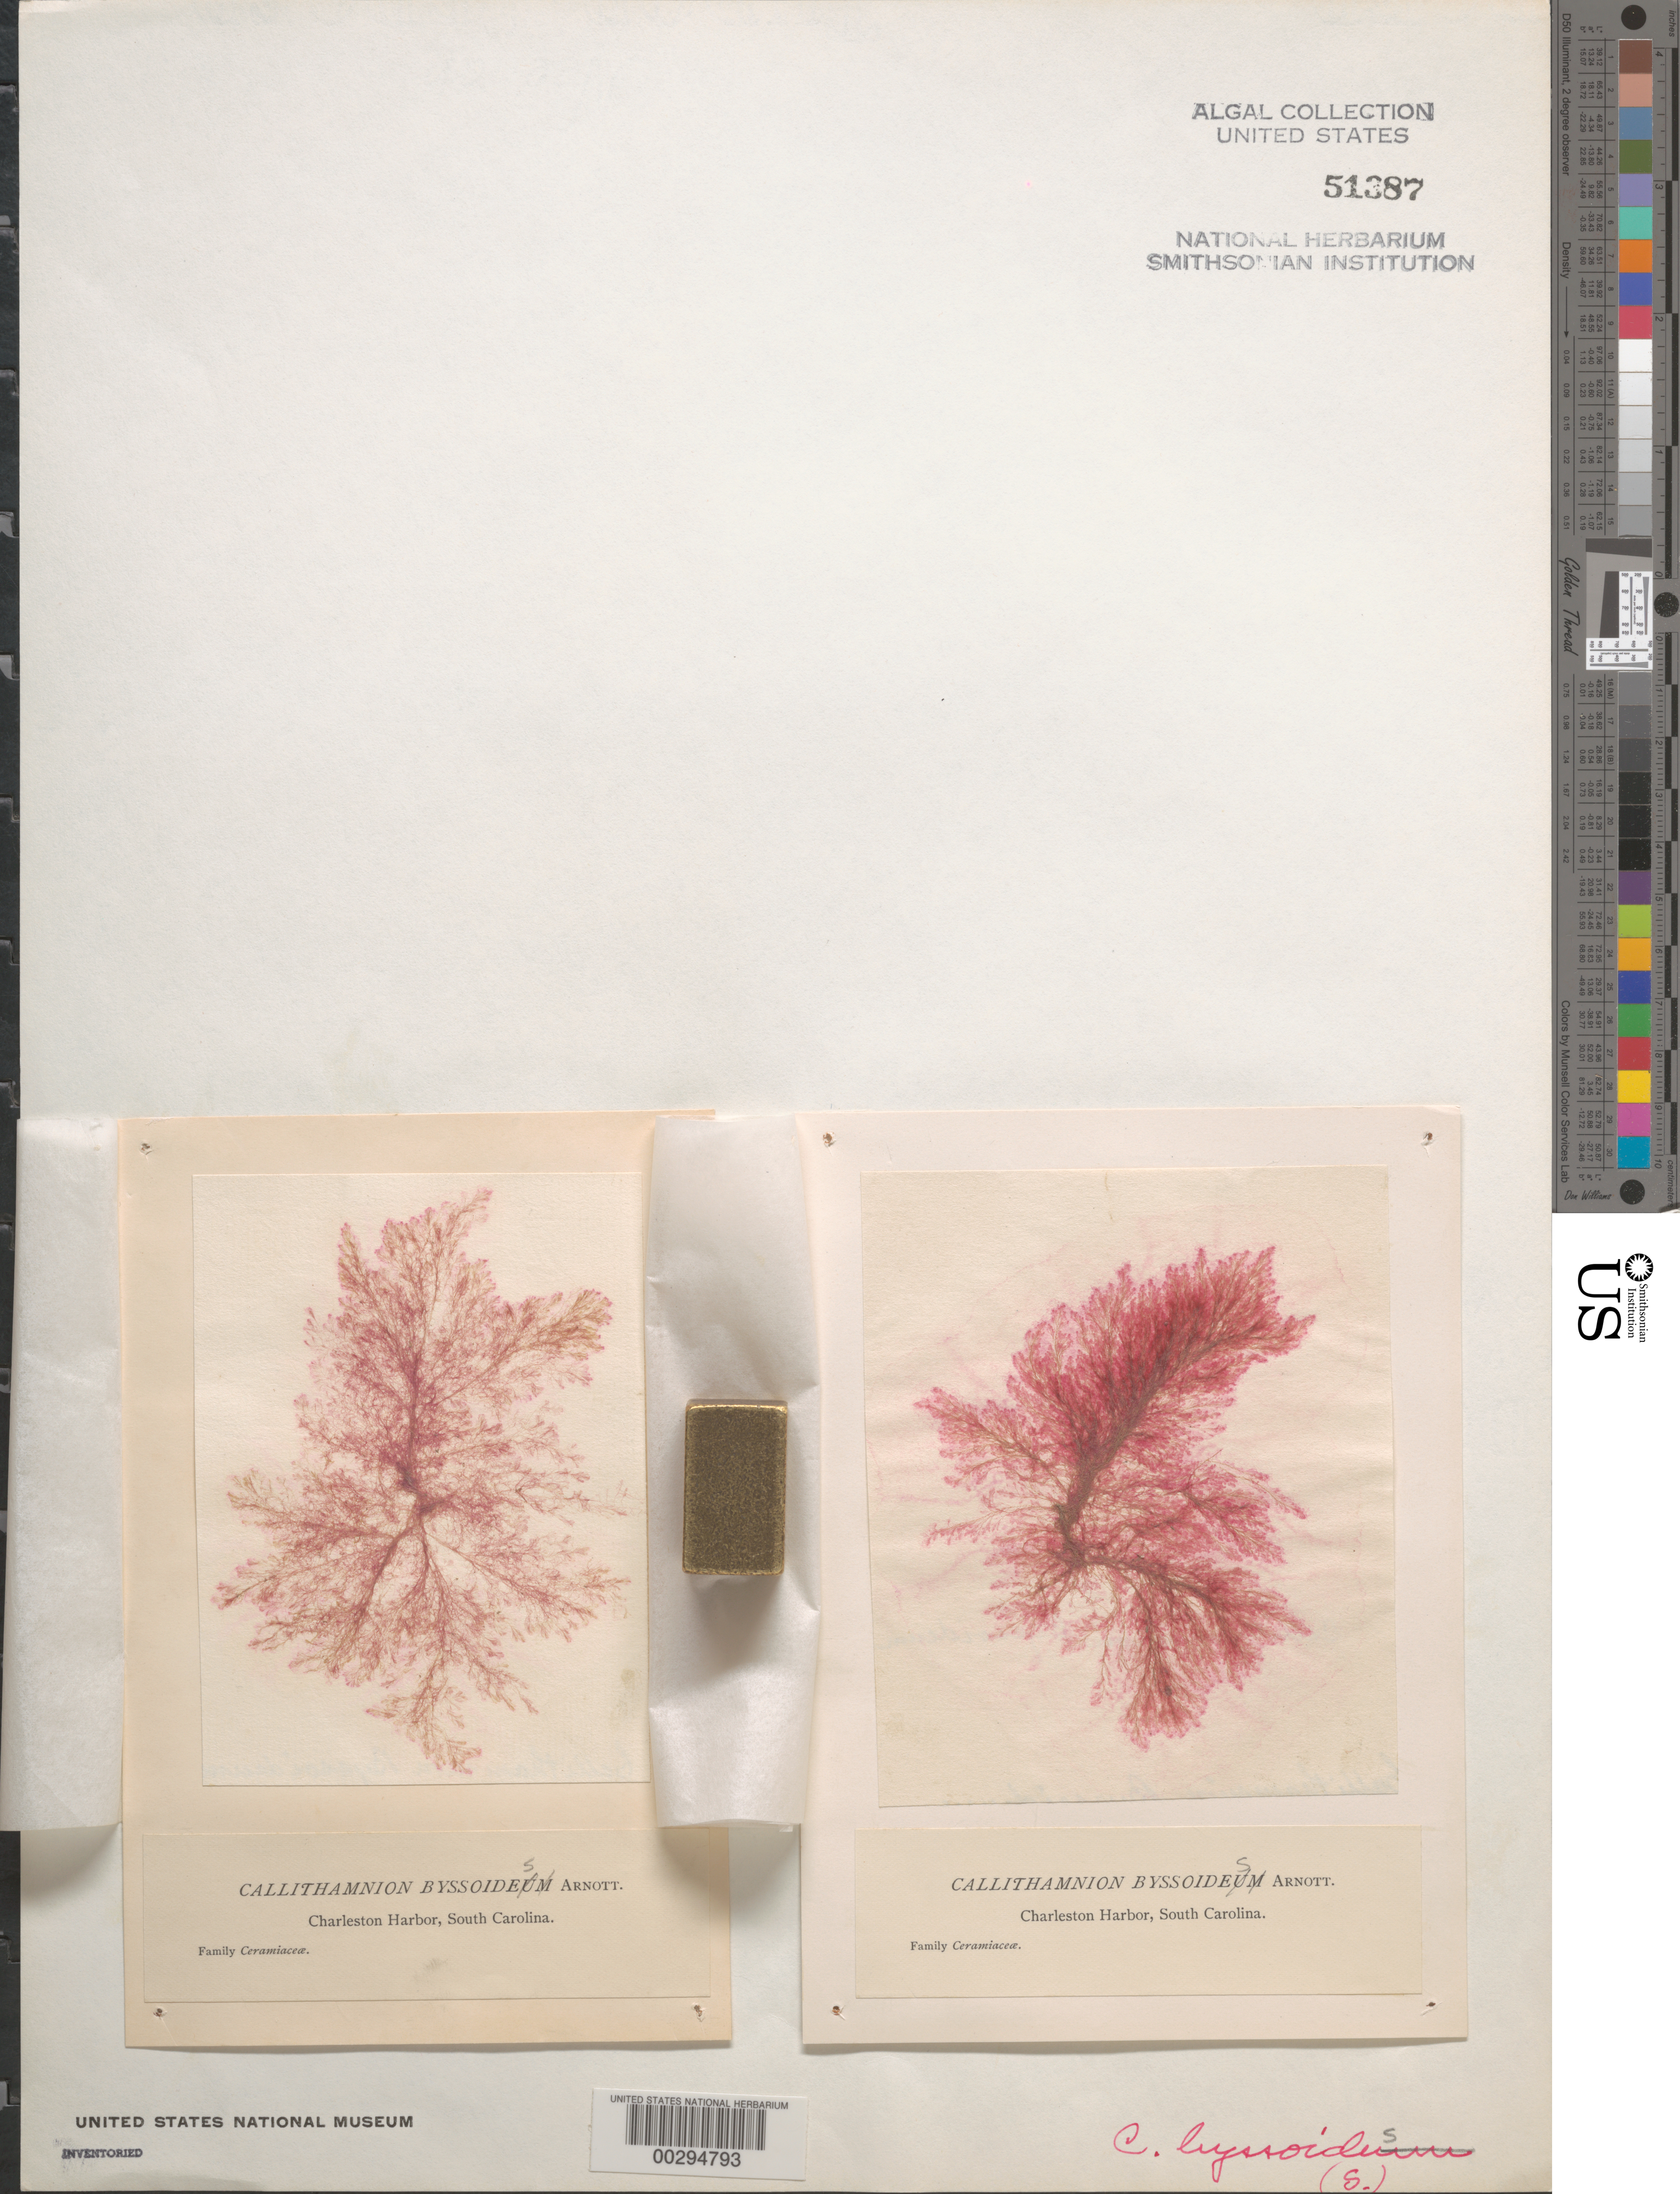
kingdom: Plantae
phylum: Rhodophyta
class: Florideophyceae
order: Ceramiales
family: Callithamniaceae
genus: Aglaothamnion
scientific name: Aglaothamnion tenuissimum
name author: (Bonnem.) Feldm.-Maz.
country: United States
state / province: South Carolina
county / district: Charleston County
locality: Charleston harbor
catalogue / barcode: US 51387